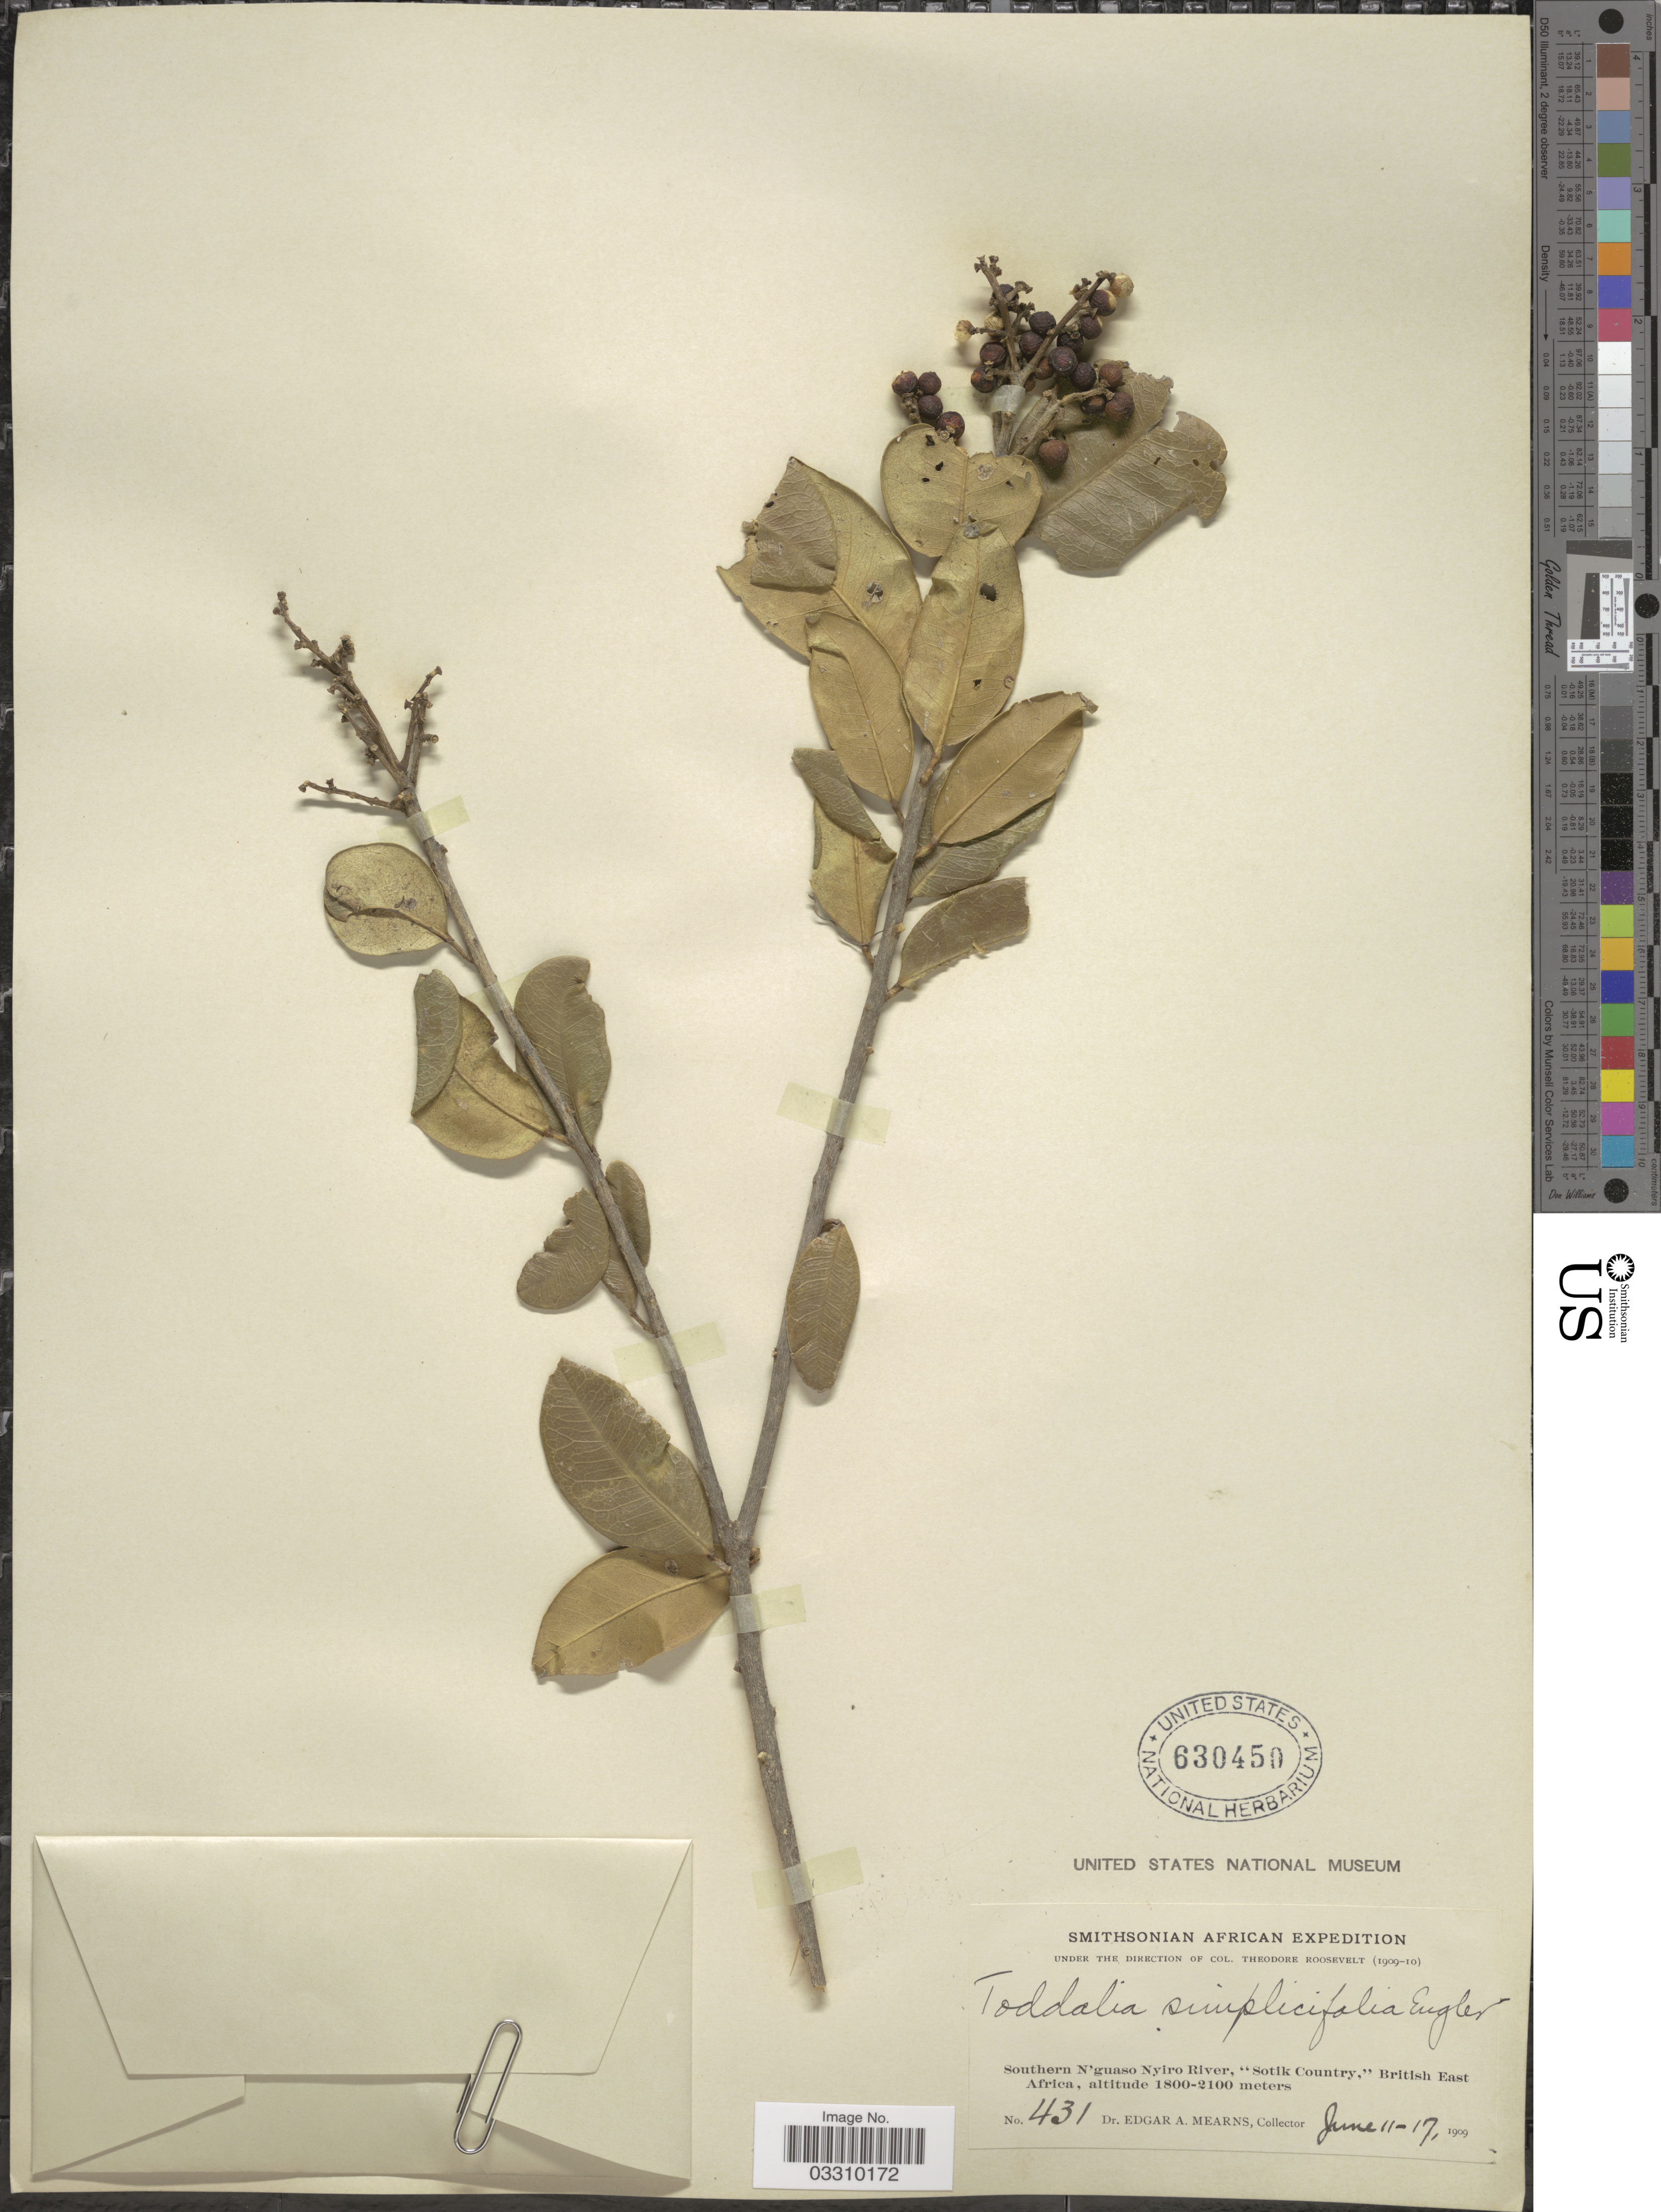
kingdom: Plantae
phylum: Tracheophyta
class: Magnoliopsida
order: Sapindales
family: Rutaceae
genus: Vepris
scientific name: Vepris simplicifolia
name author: (I. Verd.) Mziray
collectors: E. A. Mearns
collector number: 431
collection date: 1909-06-11/1909-06-17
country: Kenya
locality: Southern N'guaso Nyiro River, "Sotik Country", British East Africa.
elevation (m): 1800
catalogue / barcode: US 630450